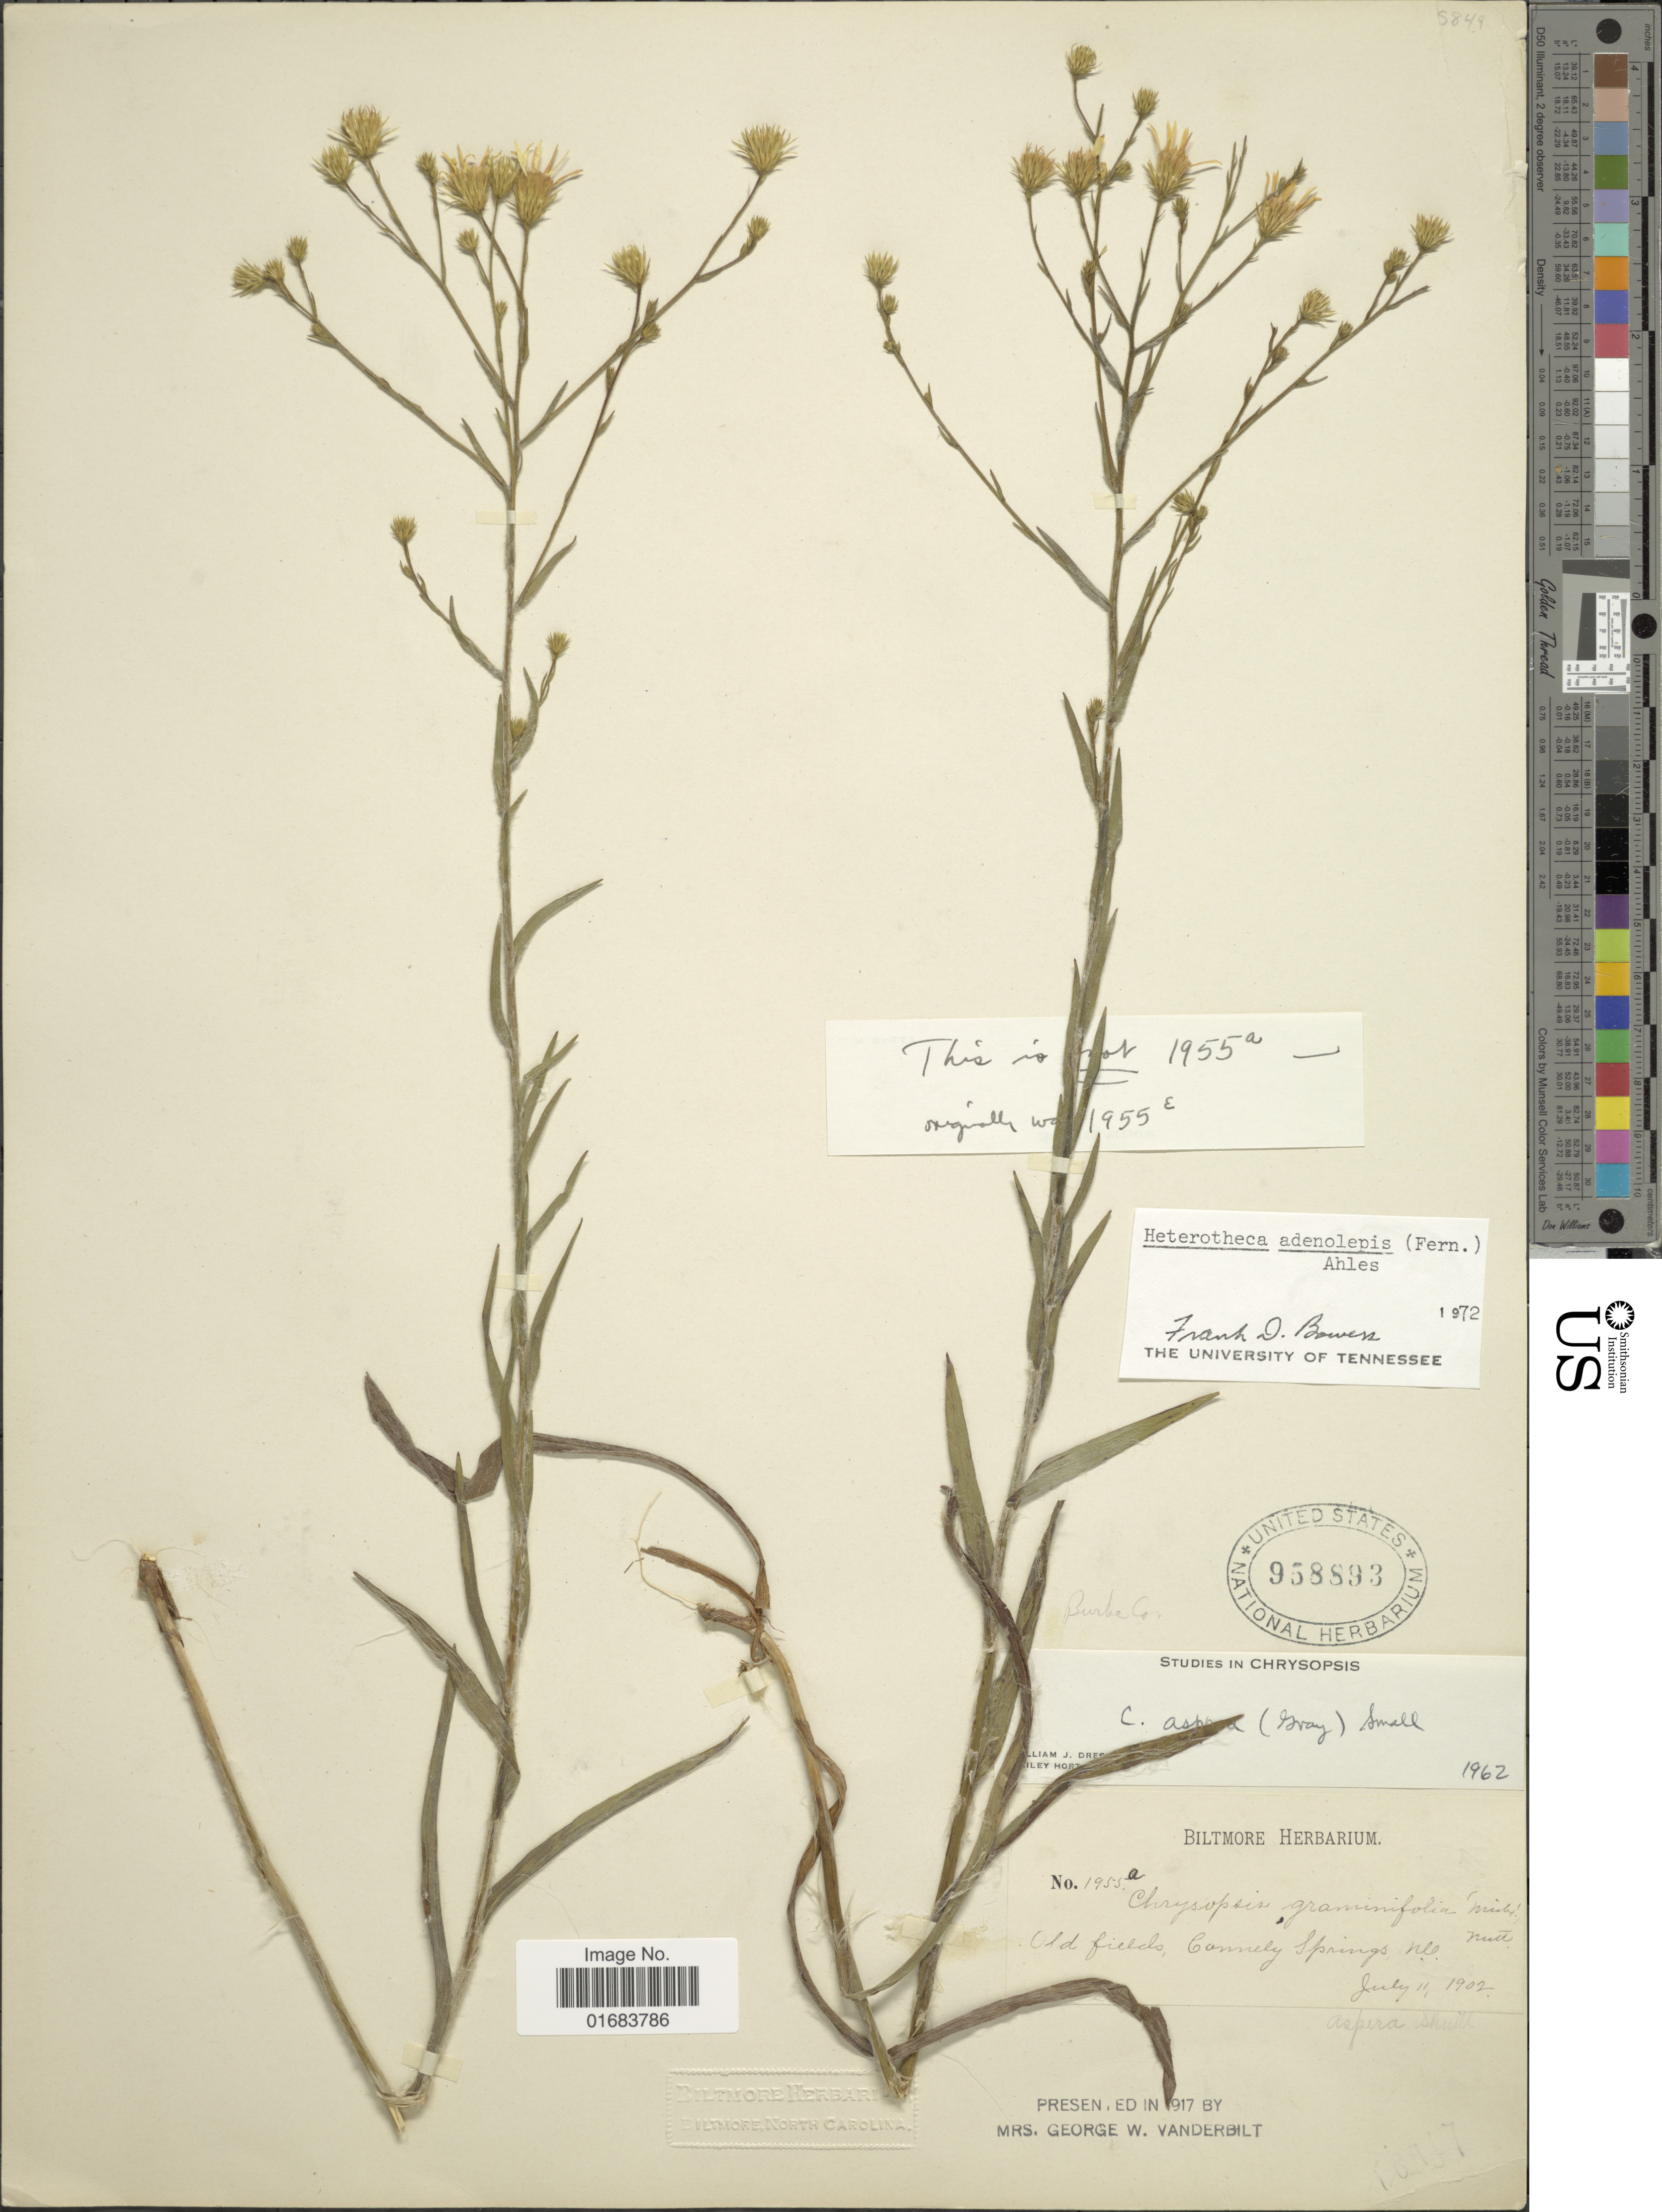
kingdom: Plantae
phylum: Tracheophyta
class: Magnoliopsida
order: Asterales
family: Asteraceae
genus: Pityopsis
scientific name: Pityopsis adenolepis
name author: (Fernald) Semple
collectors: ex herb. Biltmore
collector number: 1995a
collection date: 1902-07-11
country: United States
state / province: North Carolina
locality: Old fields, Camelly Springs.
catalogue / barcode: US 958893